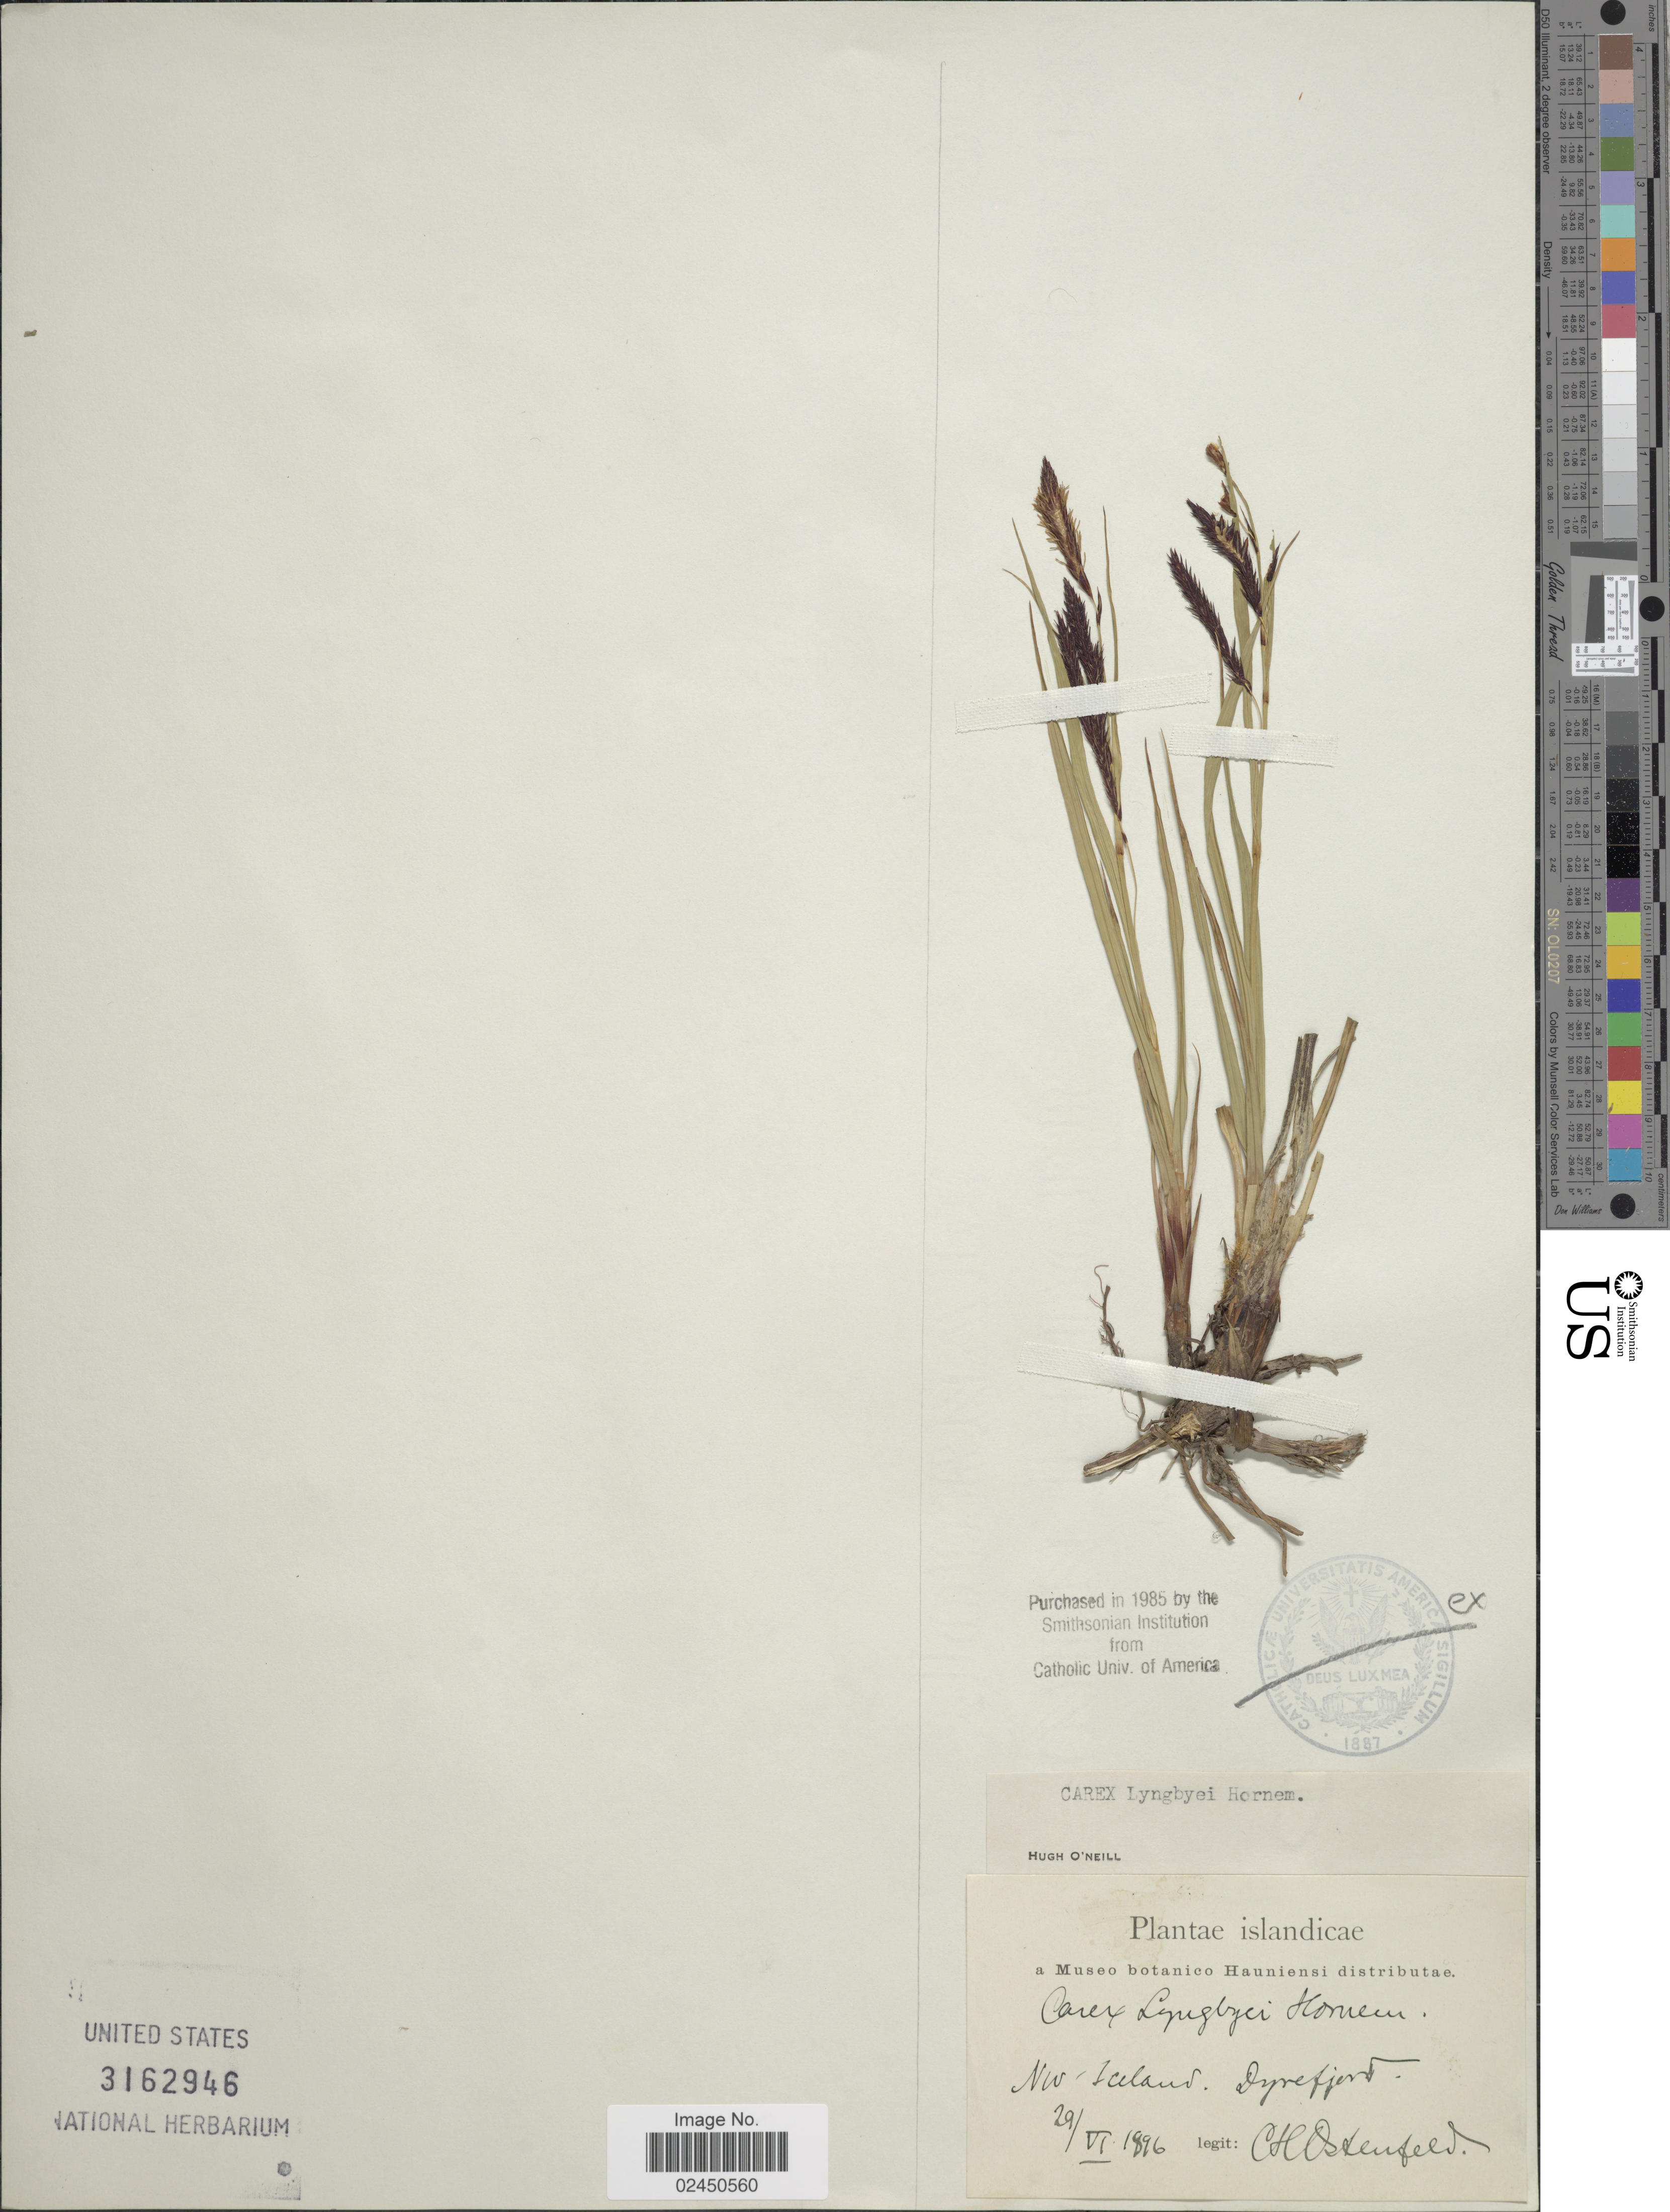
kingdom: Plantae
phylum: Tracheophyta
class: Liliopsida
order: Poales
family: Cyperaceae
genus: Carex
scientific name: Carex lyngbyei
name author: Hornem.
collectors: C. Ostenfeld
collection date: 1896-06-29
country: Iceland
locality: Islandicae. NW-Iceland. Dyrefjord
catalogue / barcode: US 3162946